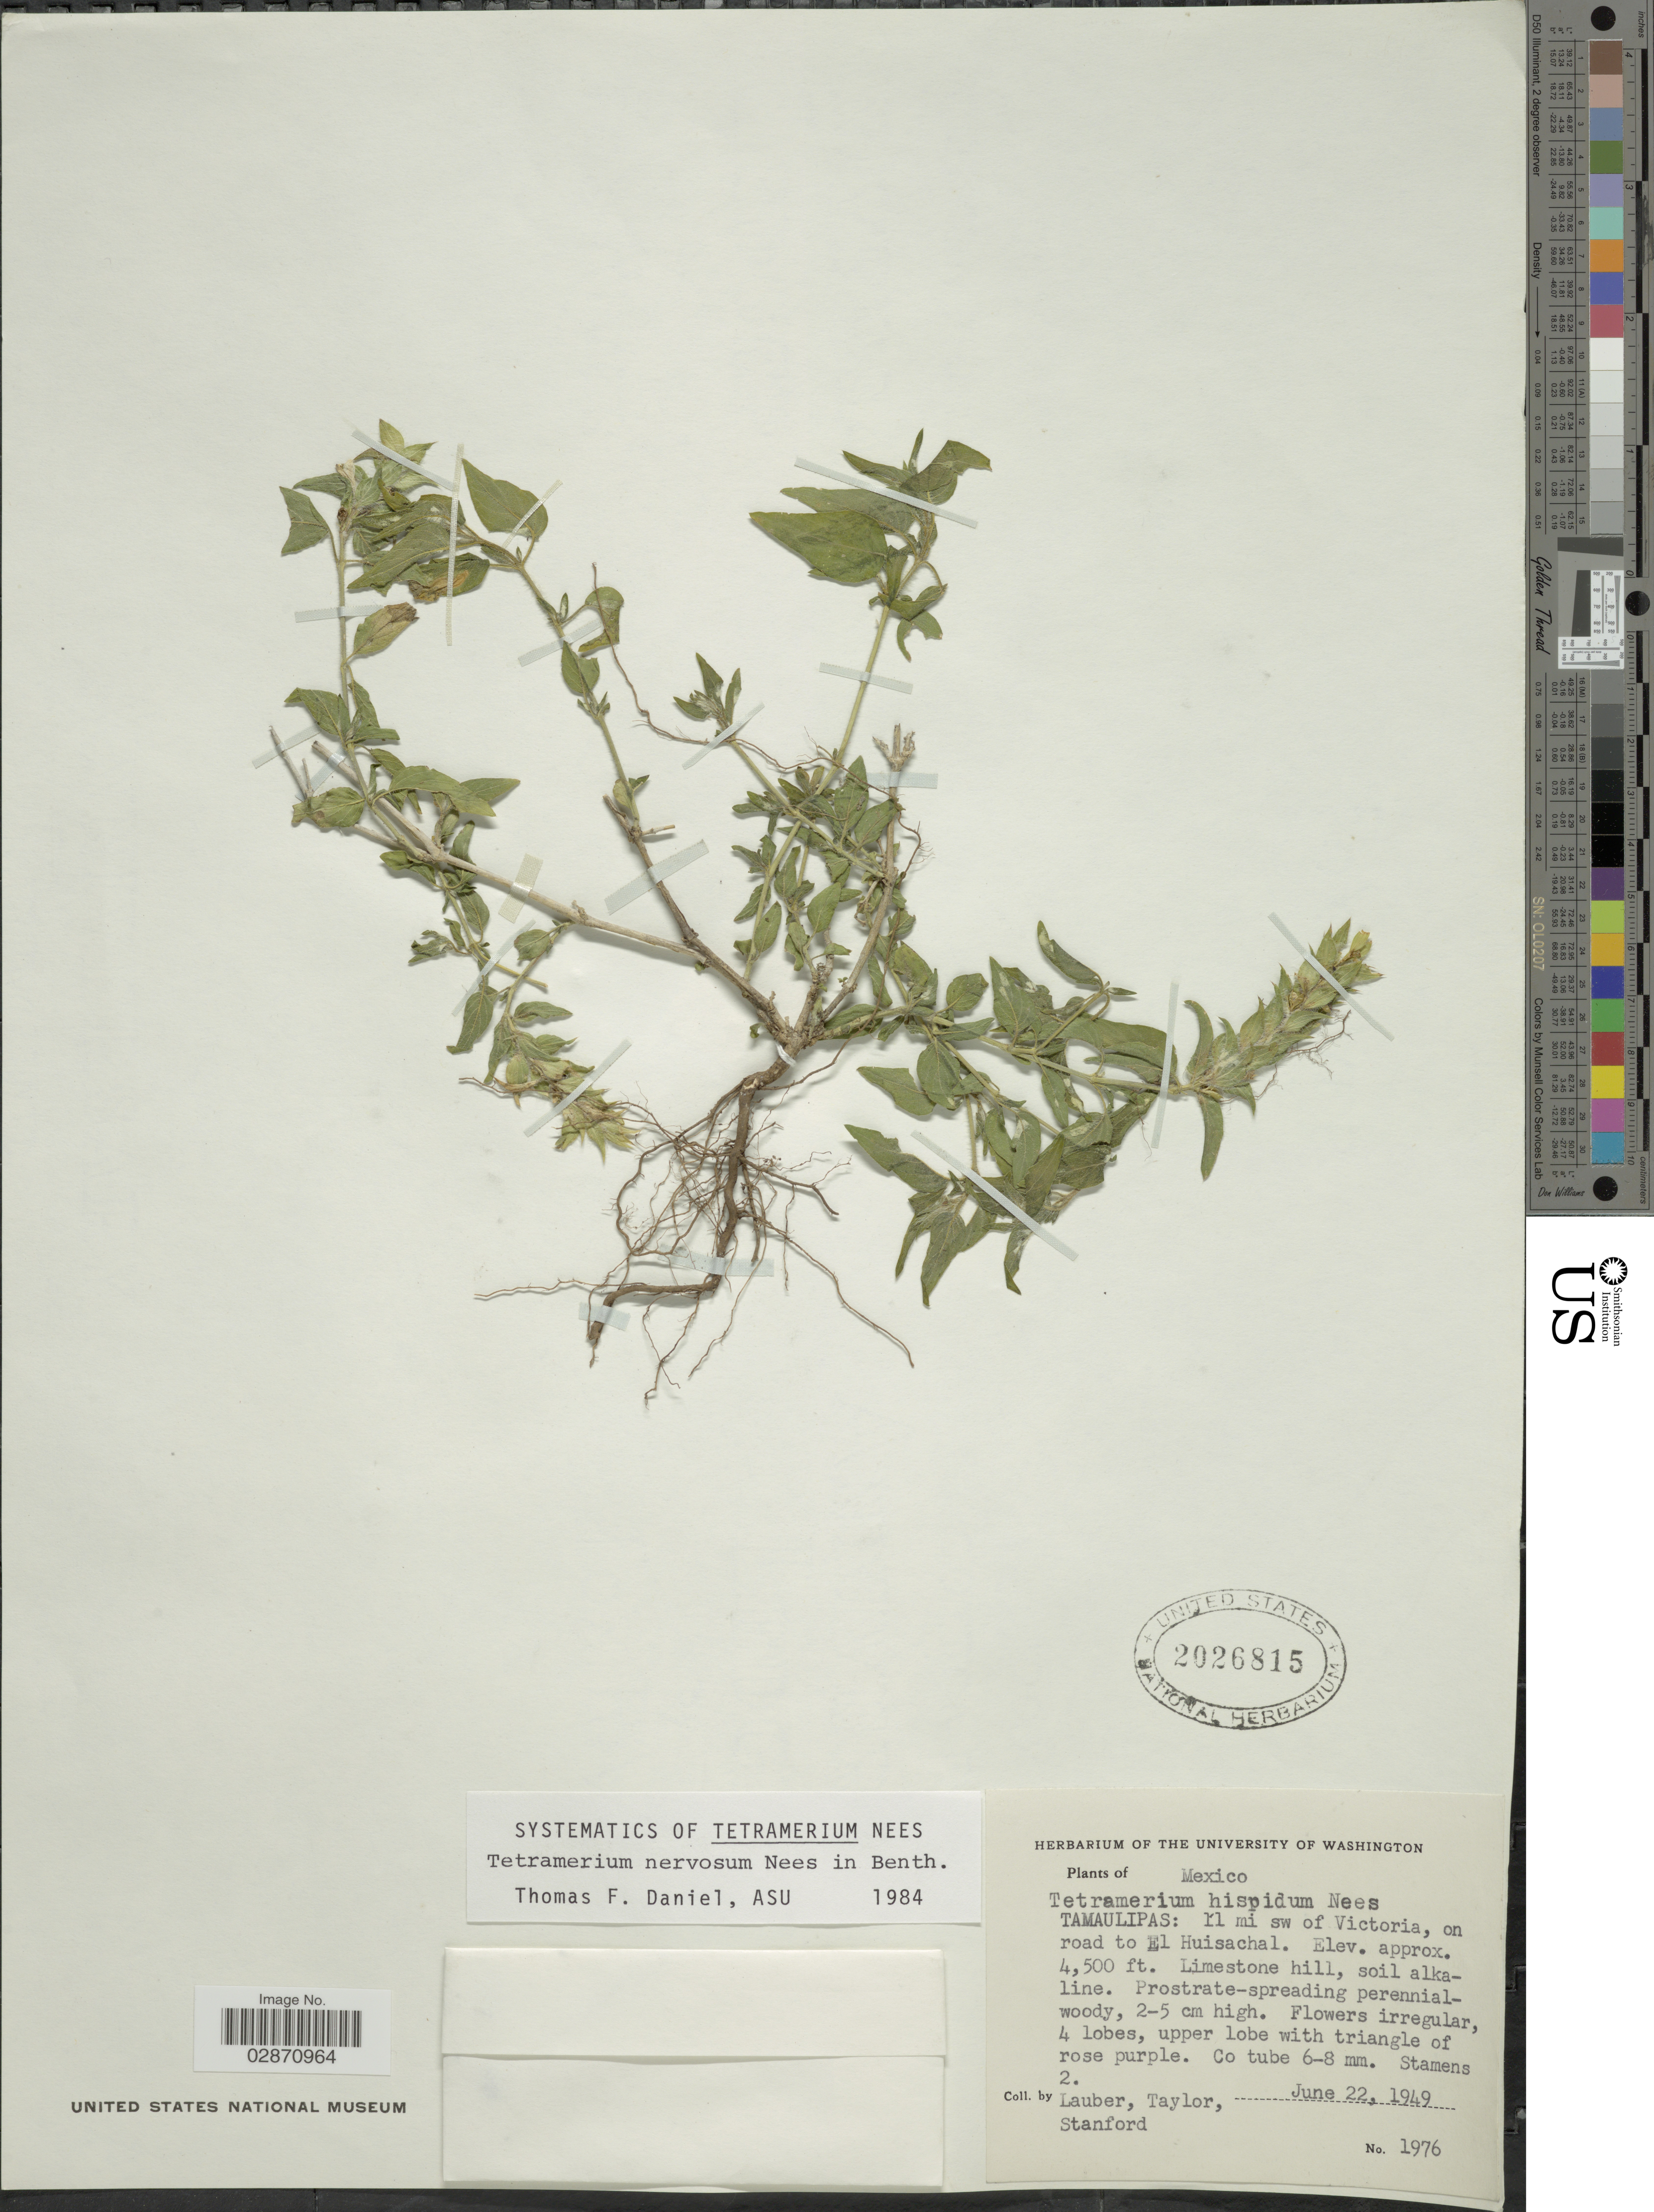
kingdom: Plantae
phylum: Tracheophyta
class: Magnoliopsida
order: Lamiales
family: Acanthaceae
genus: Tetramerium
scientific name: Tetramerium nervosum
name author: Nees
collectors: -. Lauber, -. Taylor & -. Stanford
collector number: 1976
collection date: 1949-06-22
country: Mexico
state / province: Tamaulipas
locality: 11 mi sw of Victoria, on road to El Huisachal.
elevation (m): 1372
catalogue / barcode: US 2026815